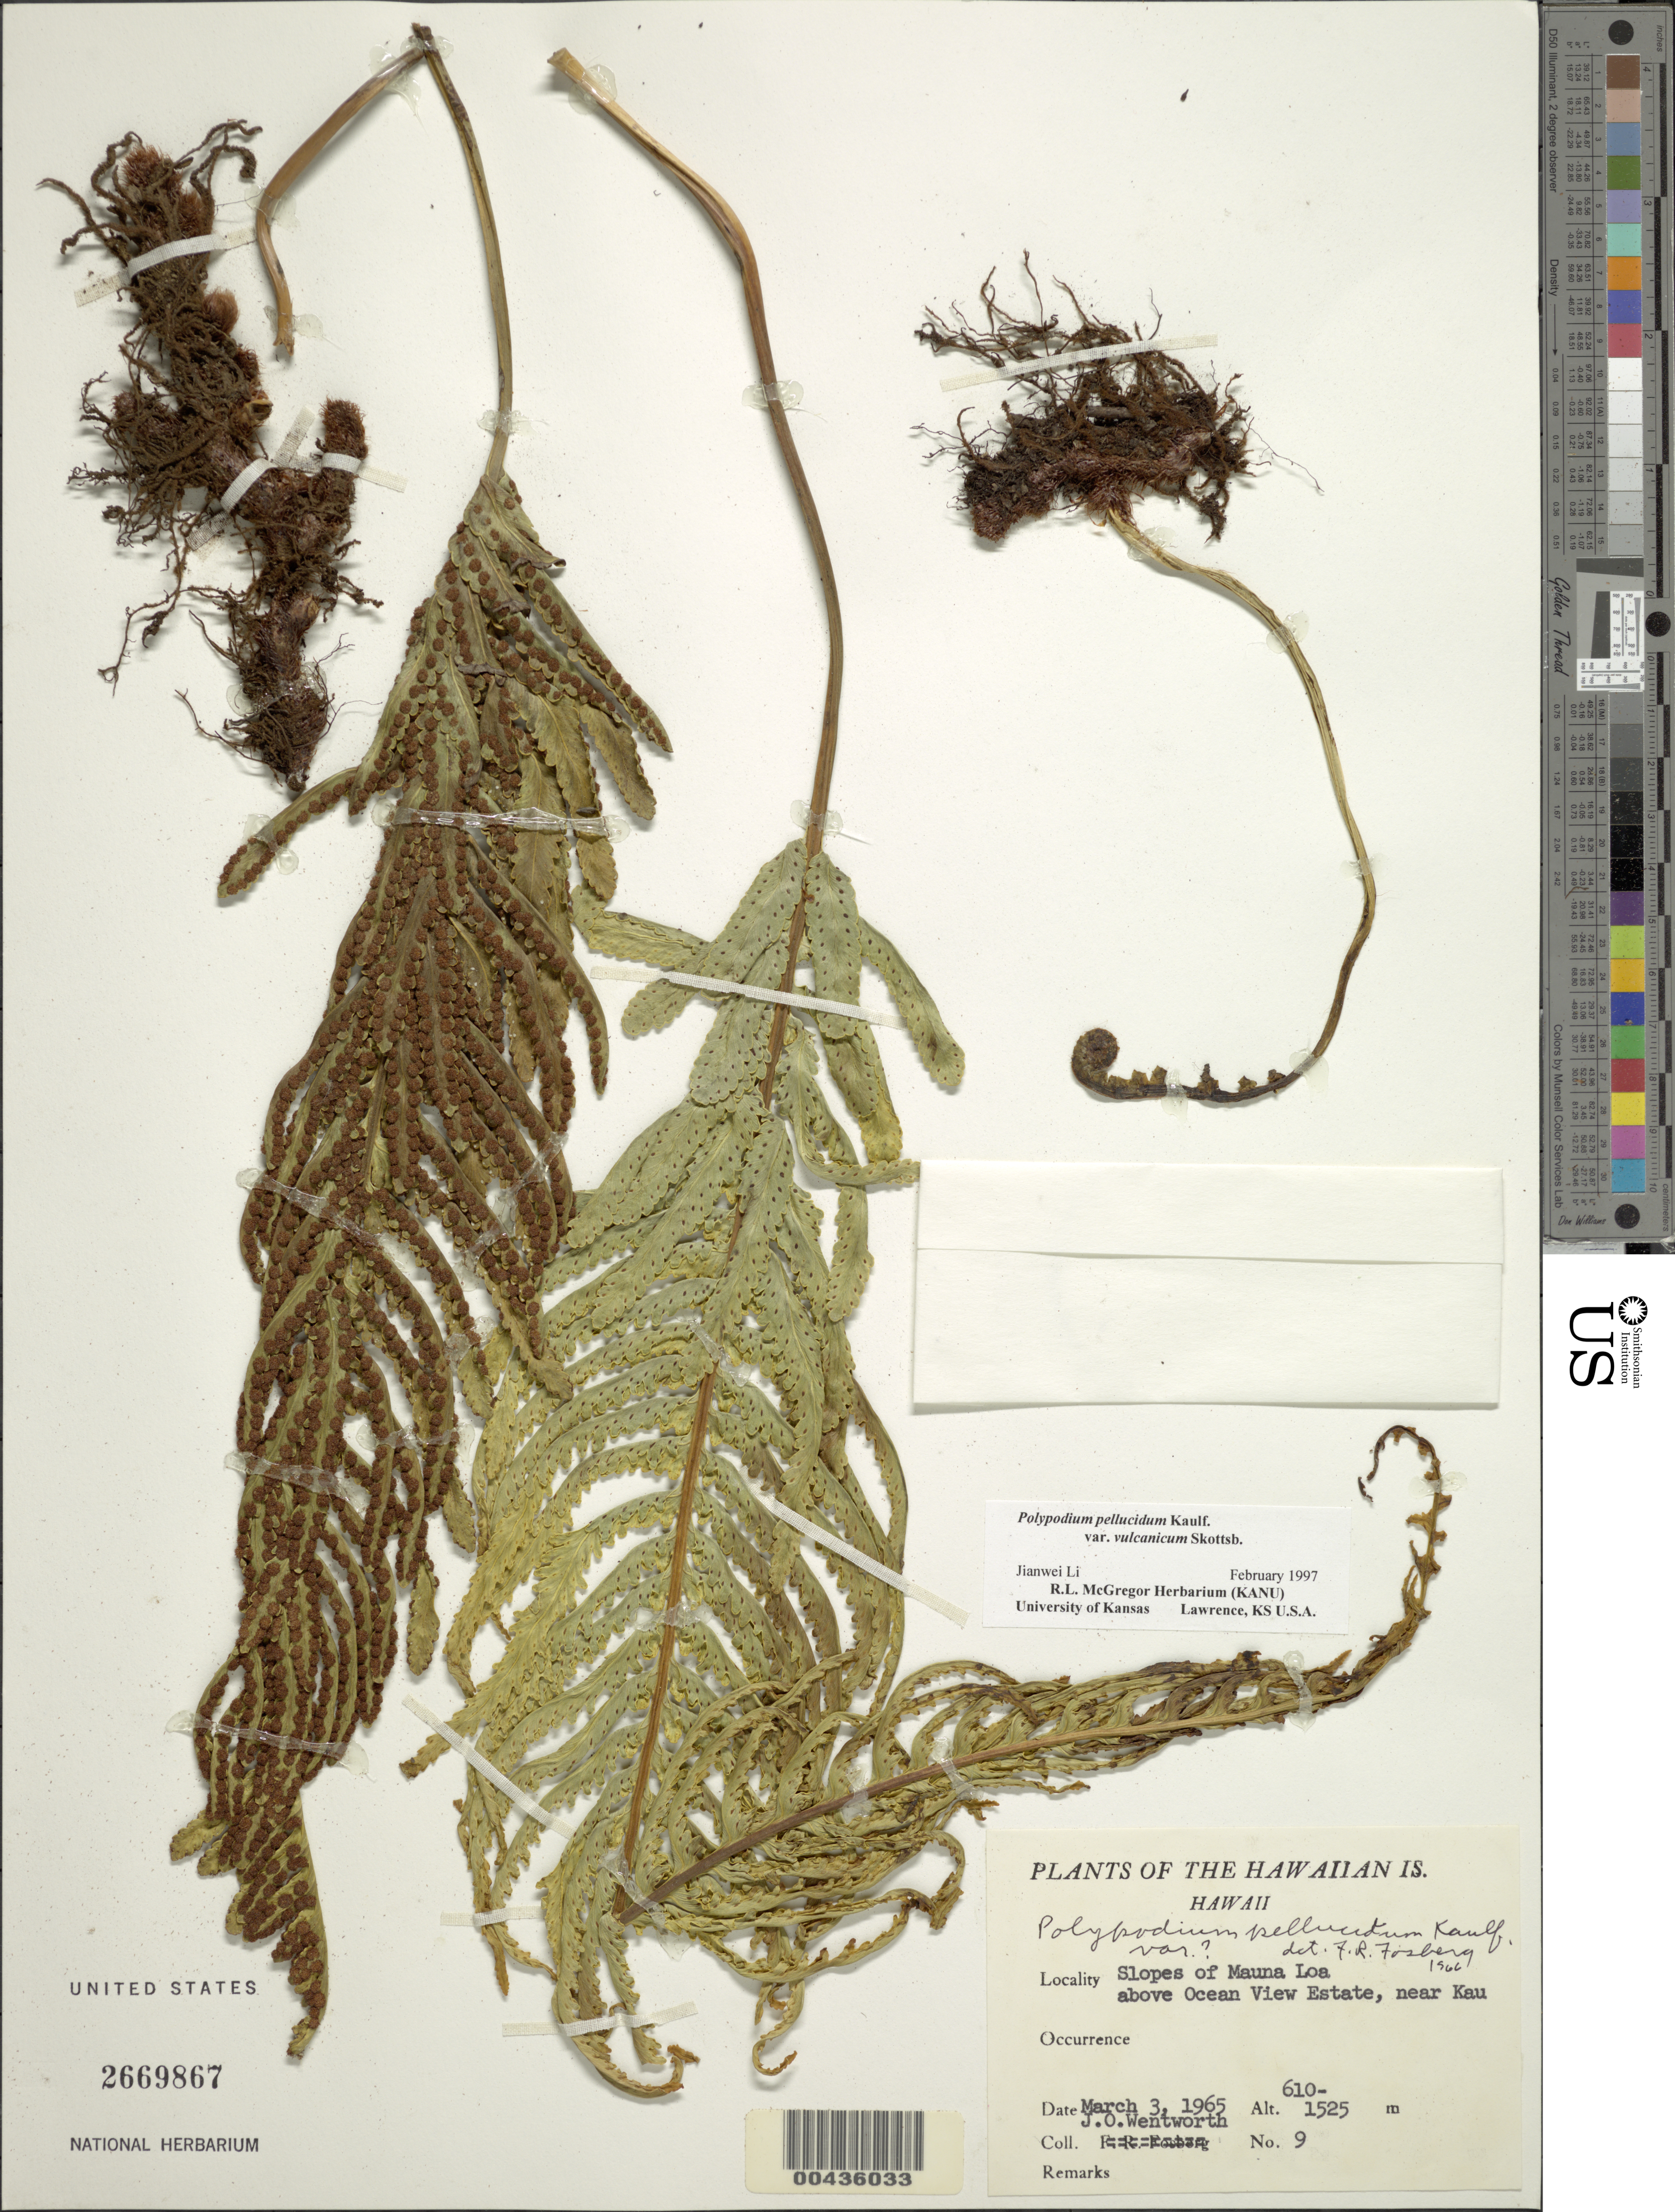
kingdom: Plantae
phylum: Tracheophyta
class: Polypodiopsida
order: Polypodiales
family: Polypodiaceae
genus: Polypodium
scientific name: Polypodium pellucidum var. vulcanicum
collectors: J. Wentworth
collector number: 9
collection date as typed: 3 Mar 1965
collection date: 1965-03-03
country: United States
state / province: Hawaii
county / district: Hawaii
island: Hawaii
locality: Slopes of Mauna Loa above Ocean View Estate, near Kau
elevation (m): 610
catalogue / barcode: US 2669867